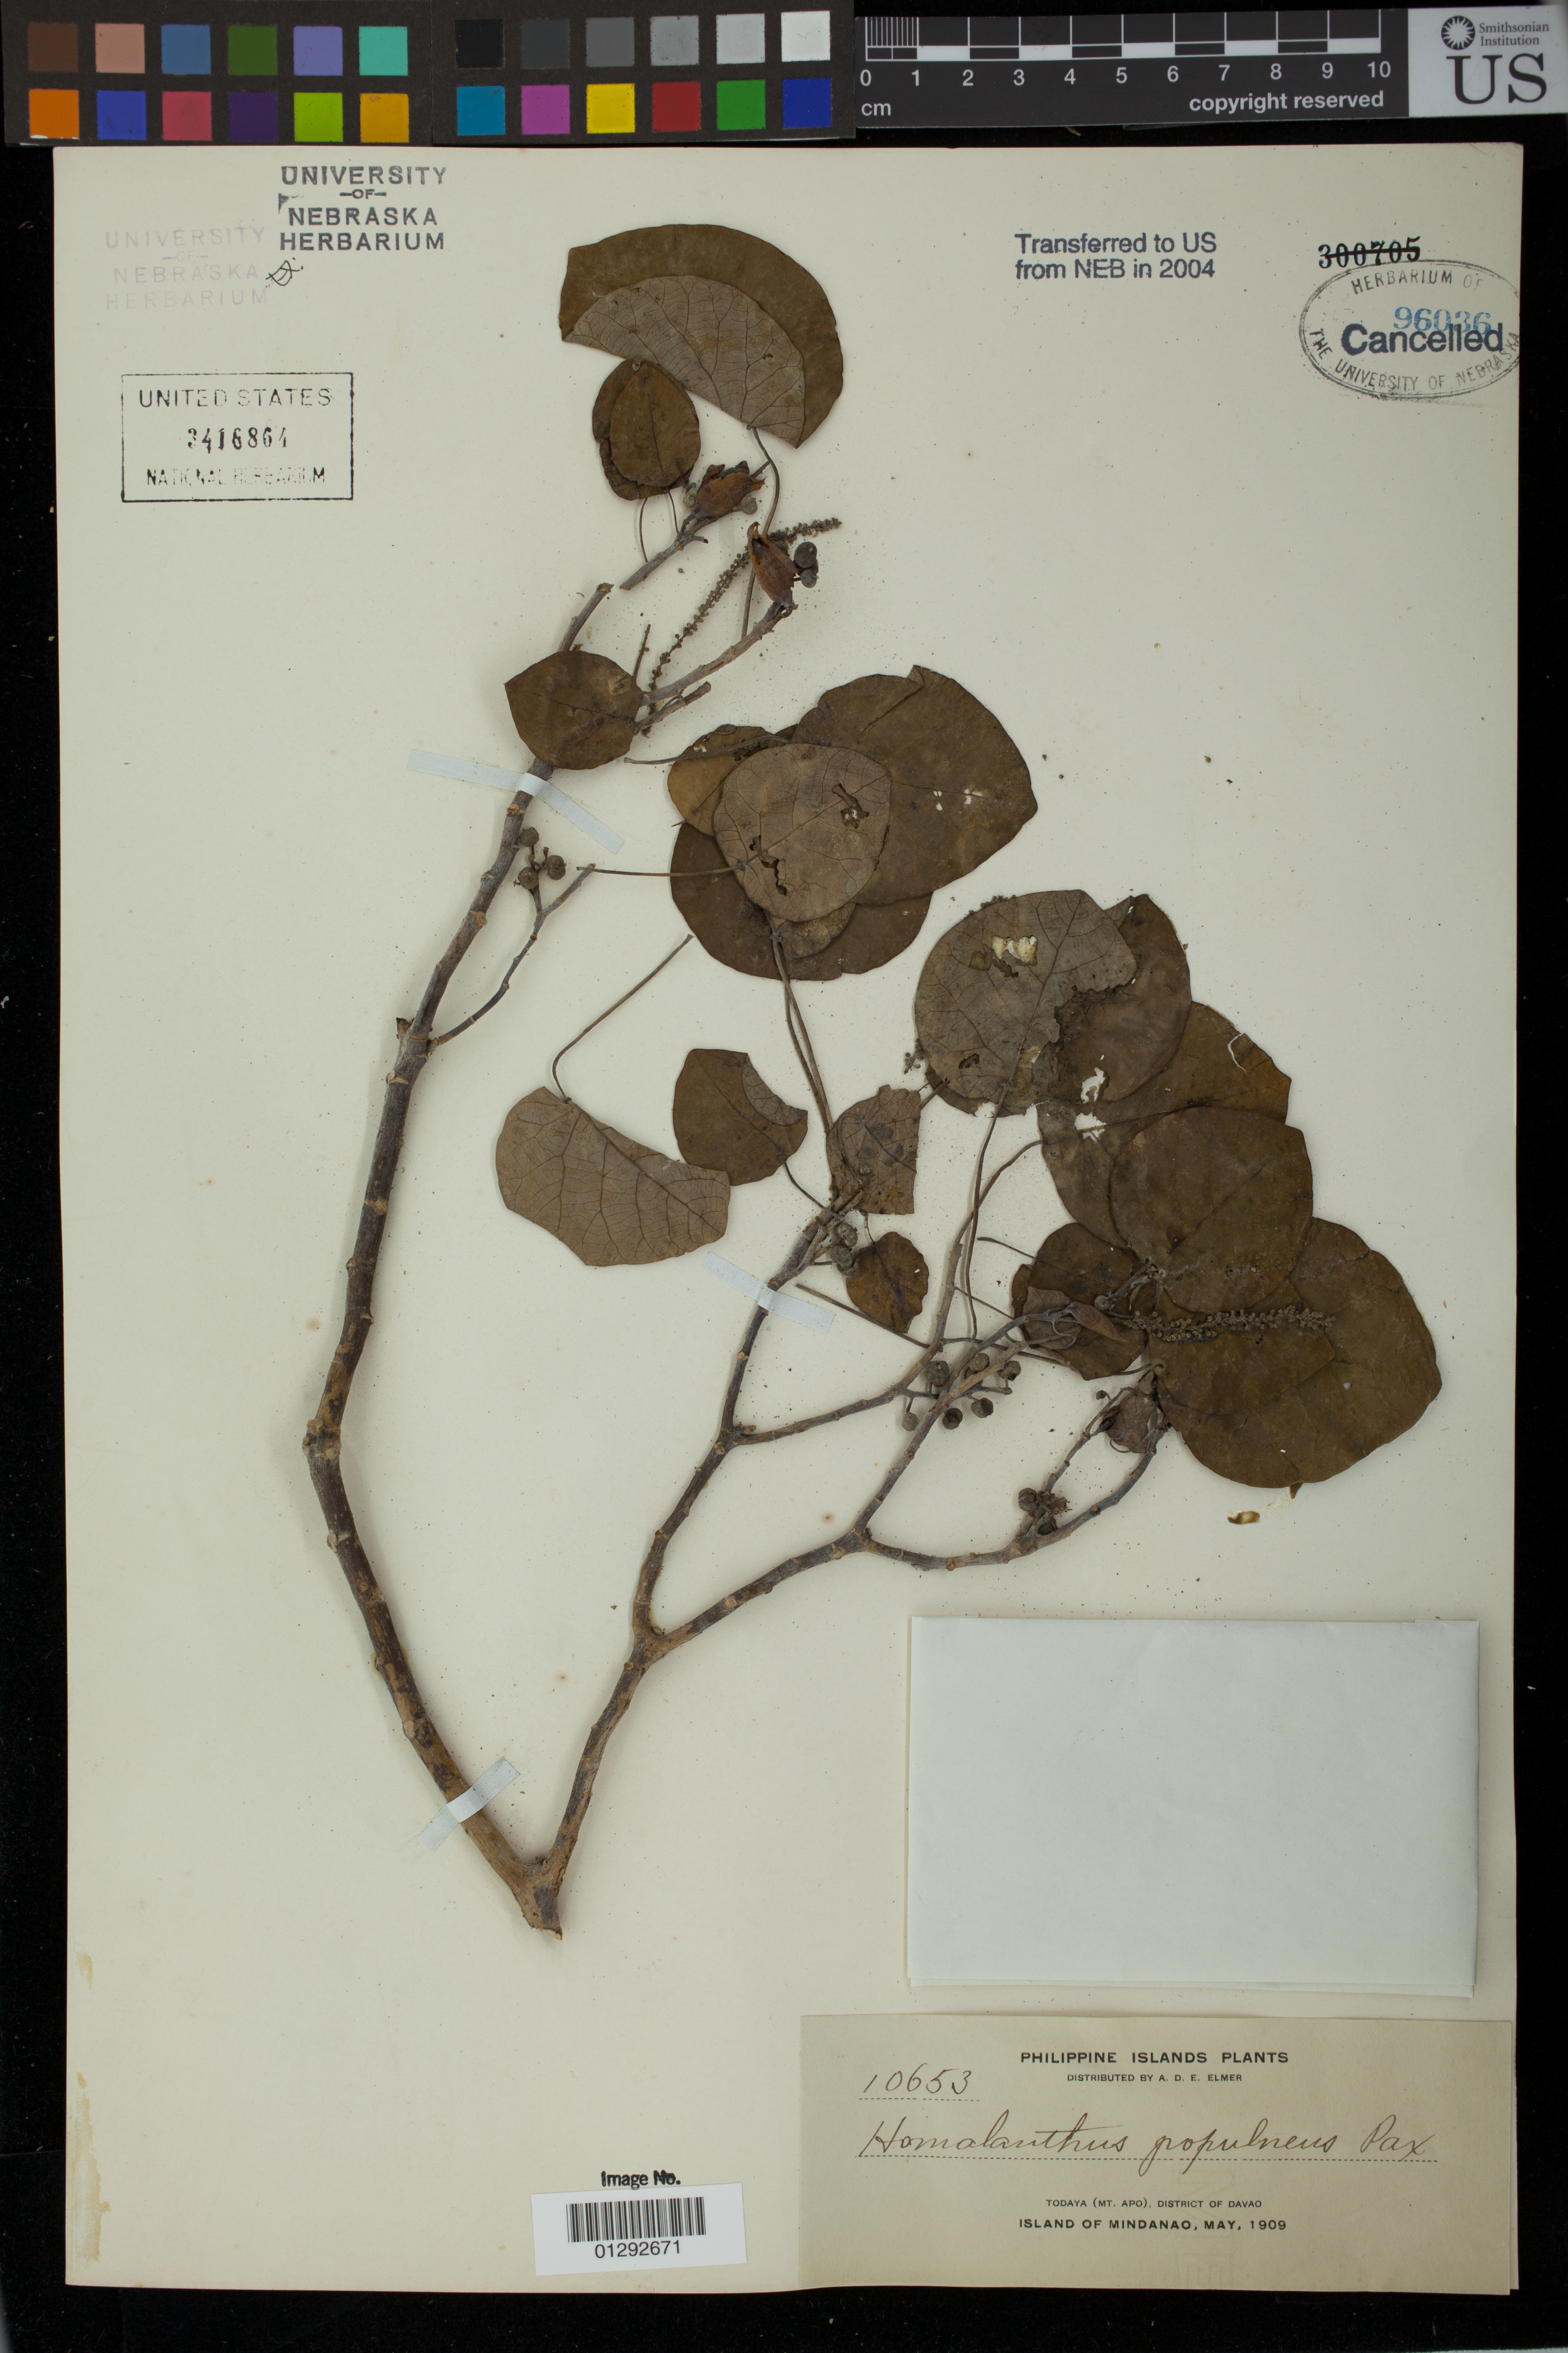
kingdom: Plantae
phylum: Tracheophyta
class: Magnoliopsida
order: Malpighiales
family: Euphorbiaceae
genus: Homalanthus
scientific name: Homalanthus populneus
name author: (Geiseler) Kuntze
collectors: A. D. E. Elmer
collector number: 10653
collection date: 1909-05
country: Philippines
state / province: Davao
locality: Todaya (Mt. Apo), District of Davao, Island of Mindanao.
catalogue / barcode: US 3416864